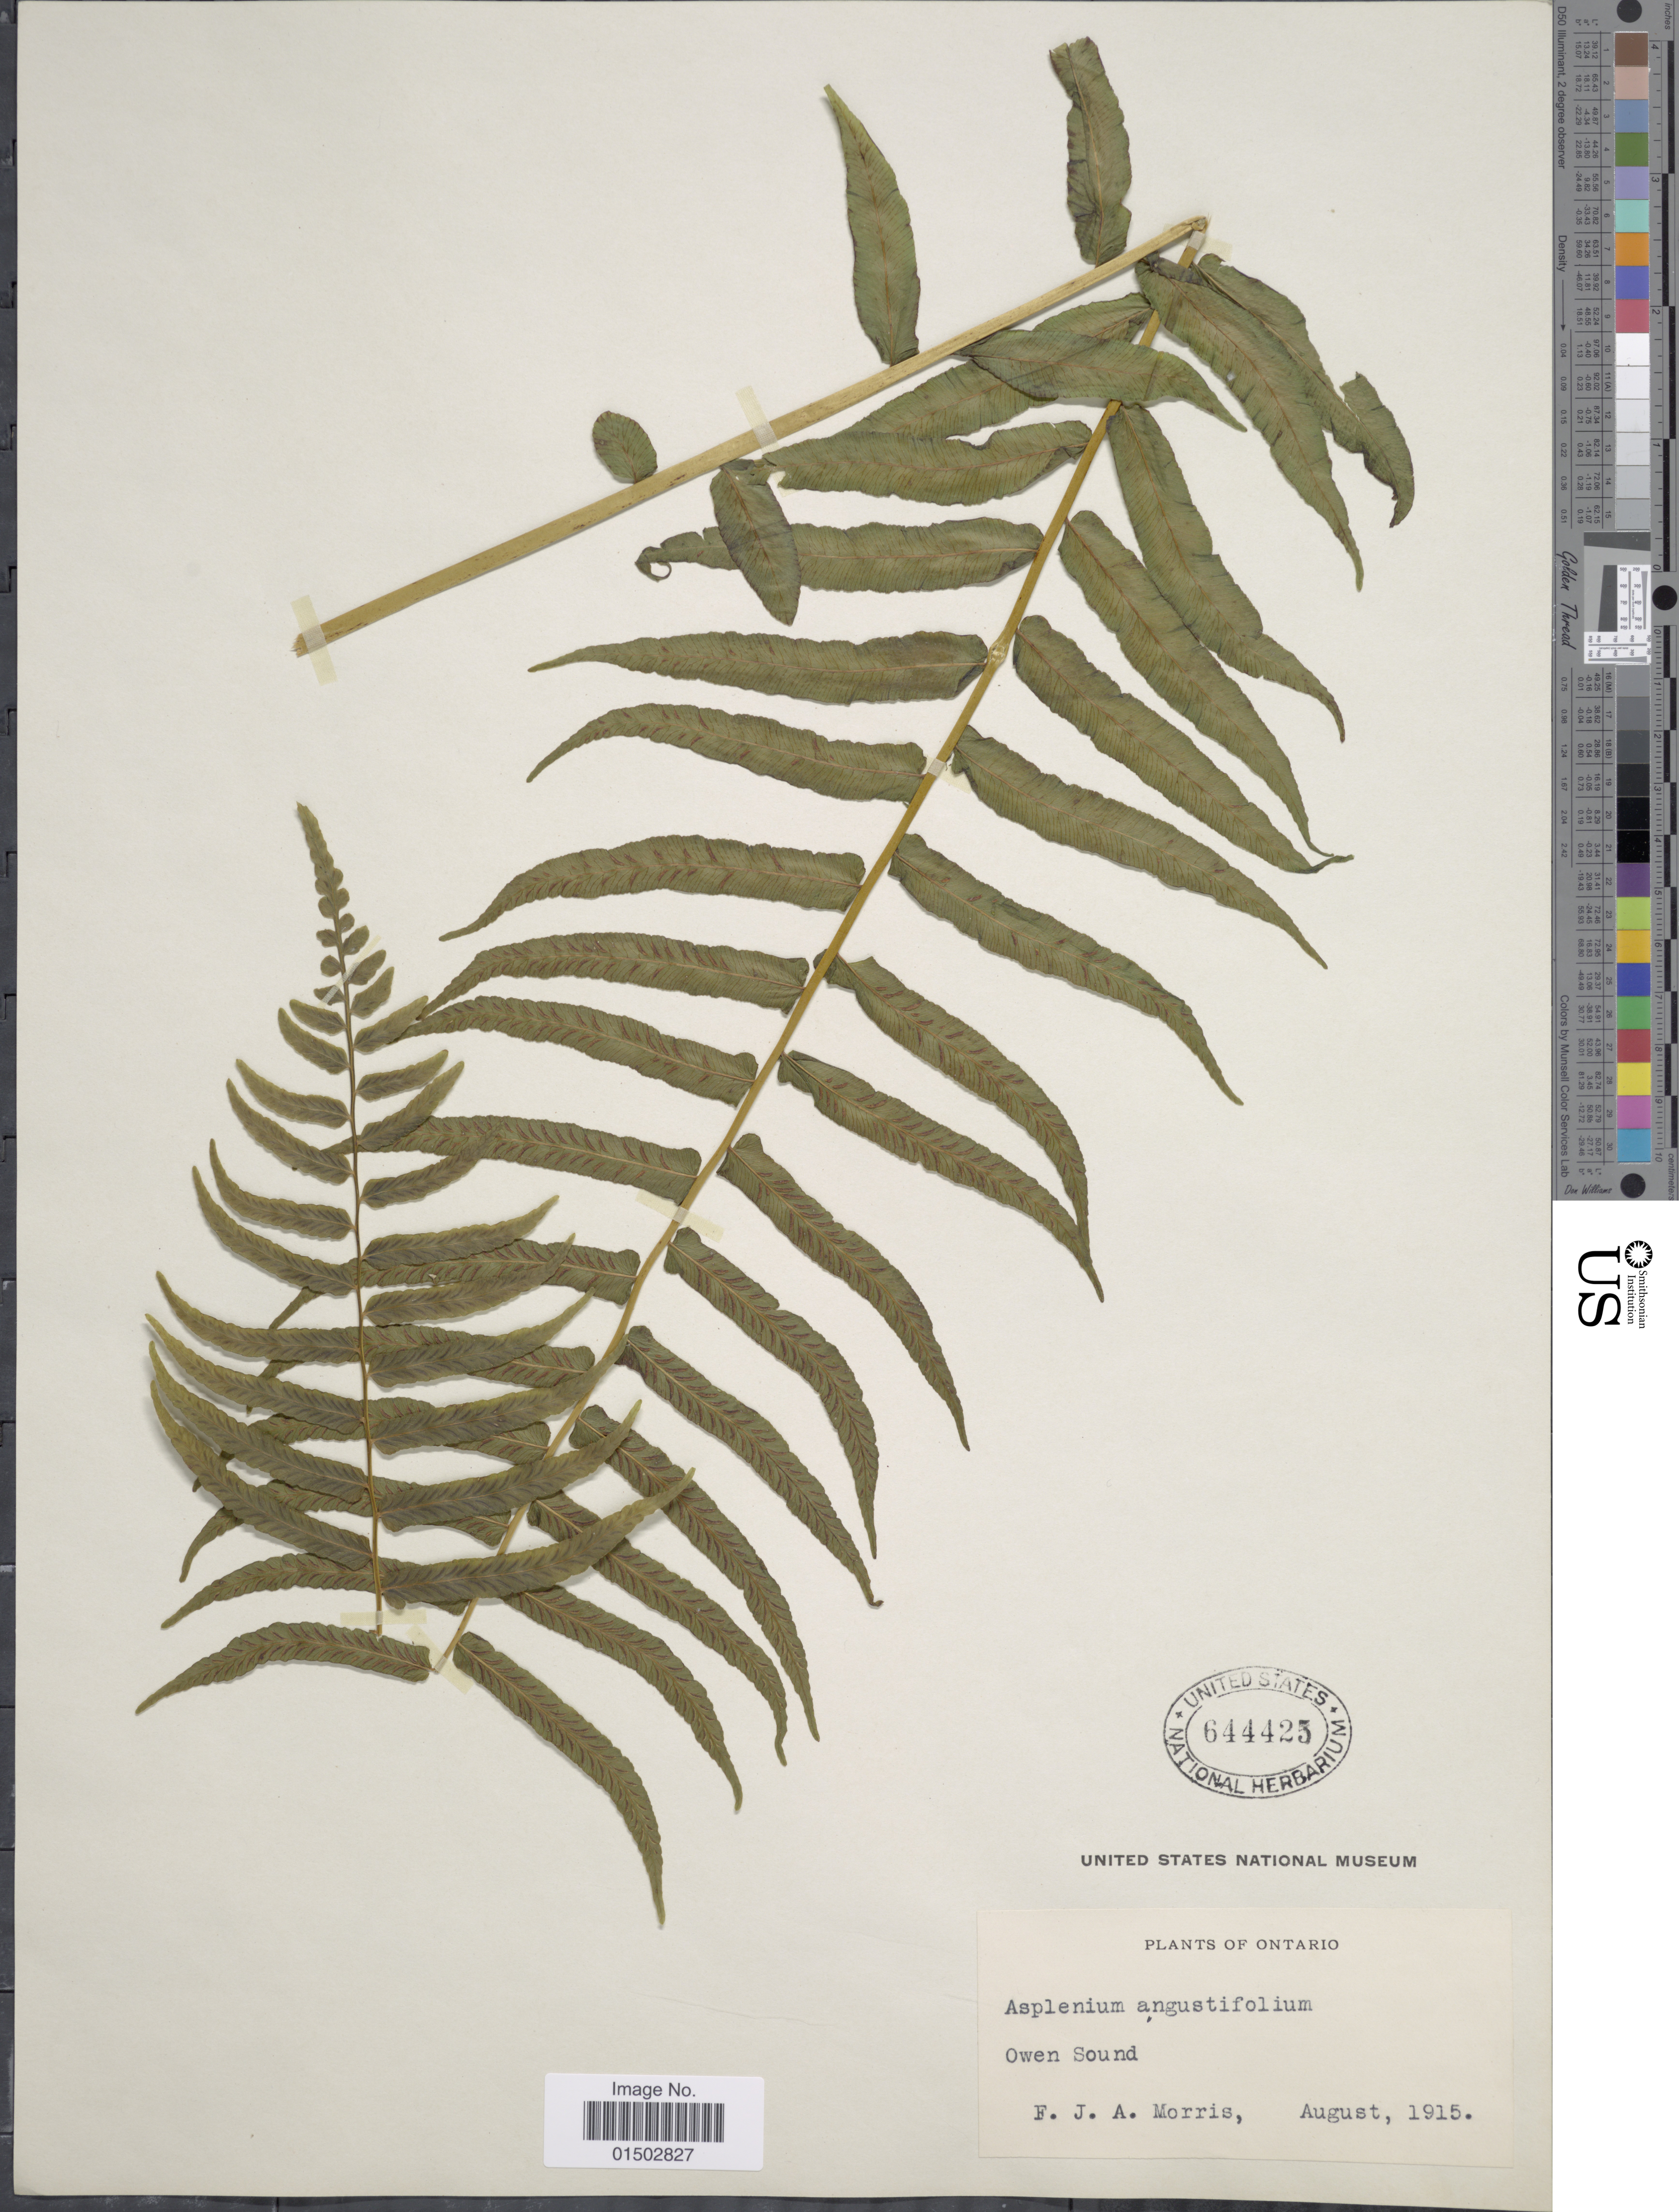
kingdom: Plantae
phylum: Tracheophyta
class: Polypodiopsida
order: Polypodiales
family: Diplaziopsidaceae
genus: Homalosorus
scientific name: Homalosorus pycnocarpos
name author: (Spreng.) Pic. Serm.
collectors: F. Morris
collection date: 1915-08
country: Canada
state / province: Ontario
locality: Owen Sound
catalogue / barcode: US 644425